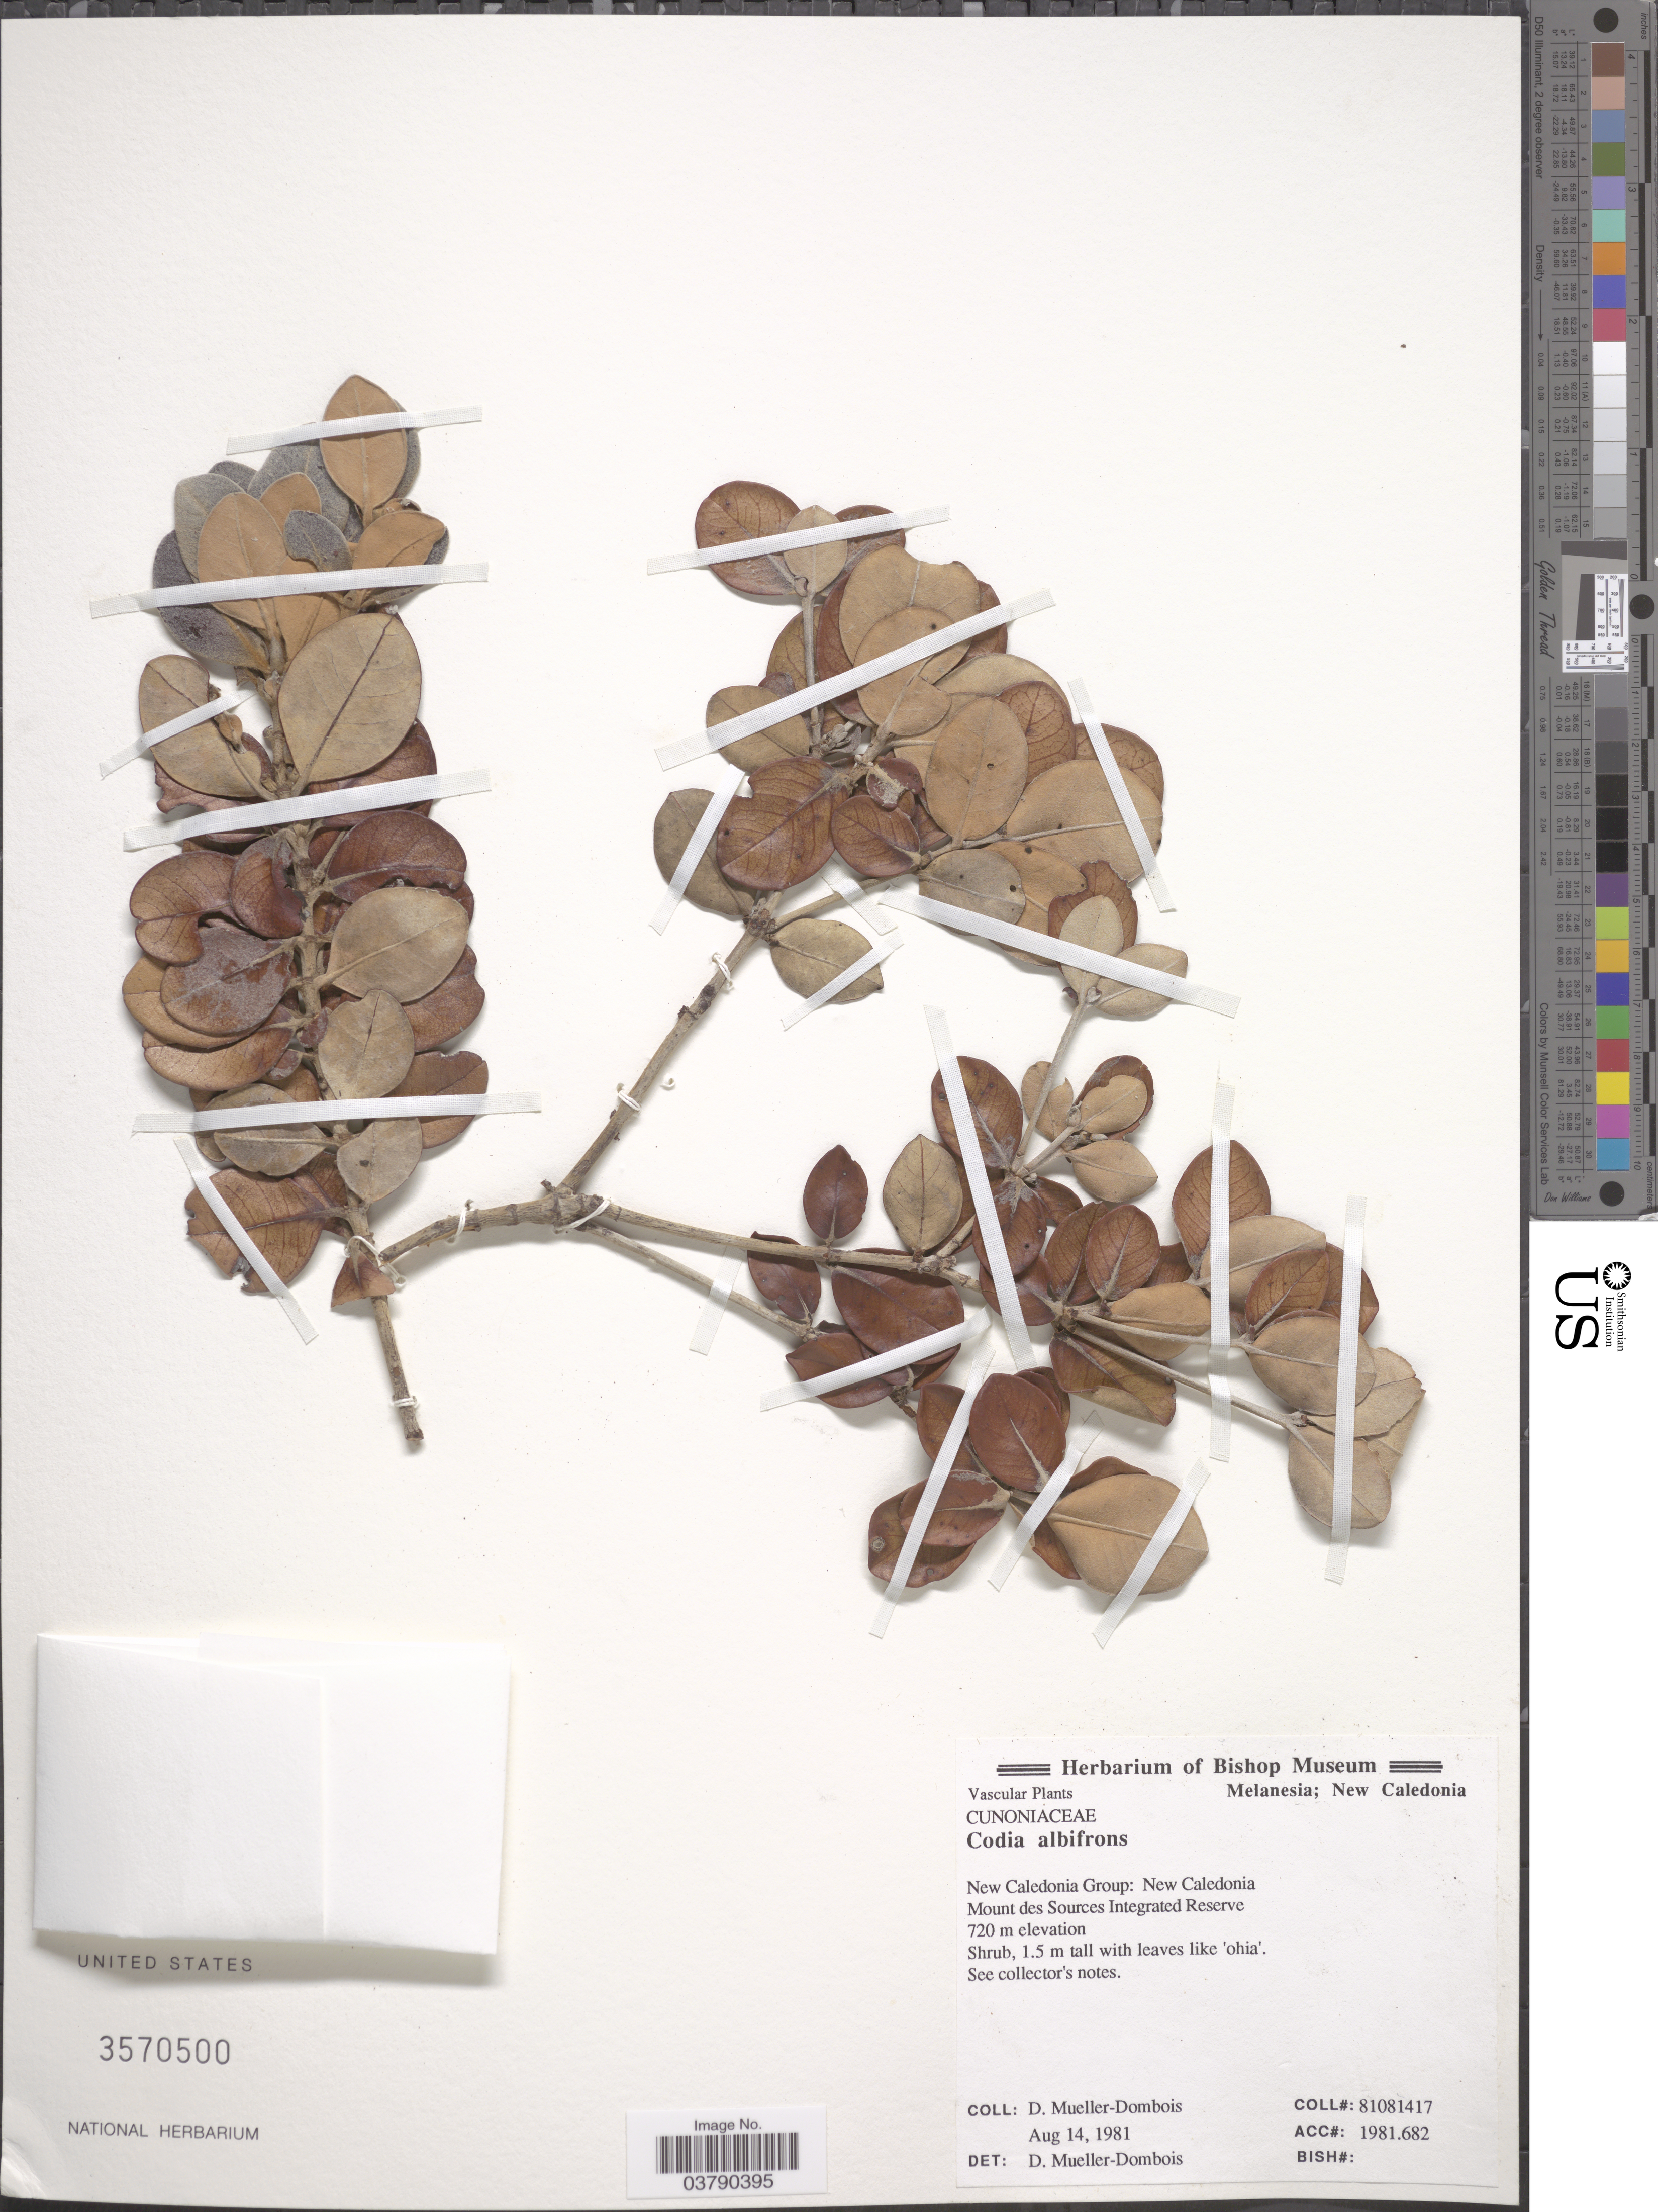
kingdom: Plantae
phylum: Tracheophyta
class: Magnoliopsida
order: Oxalidales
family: Cunoniaceae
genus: Codia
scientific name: Codia albifrons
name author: (Brongn. ex Schinz & Guillaumin) Baker f.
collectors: D. Mueller-Dombois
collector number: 81081417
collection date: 1981-08-14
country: New Caledonia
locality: Melanesia.? New Caledonia Group: Mount des Sources Integrated Reserve.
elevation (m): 720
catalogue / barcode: US 3570500